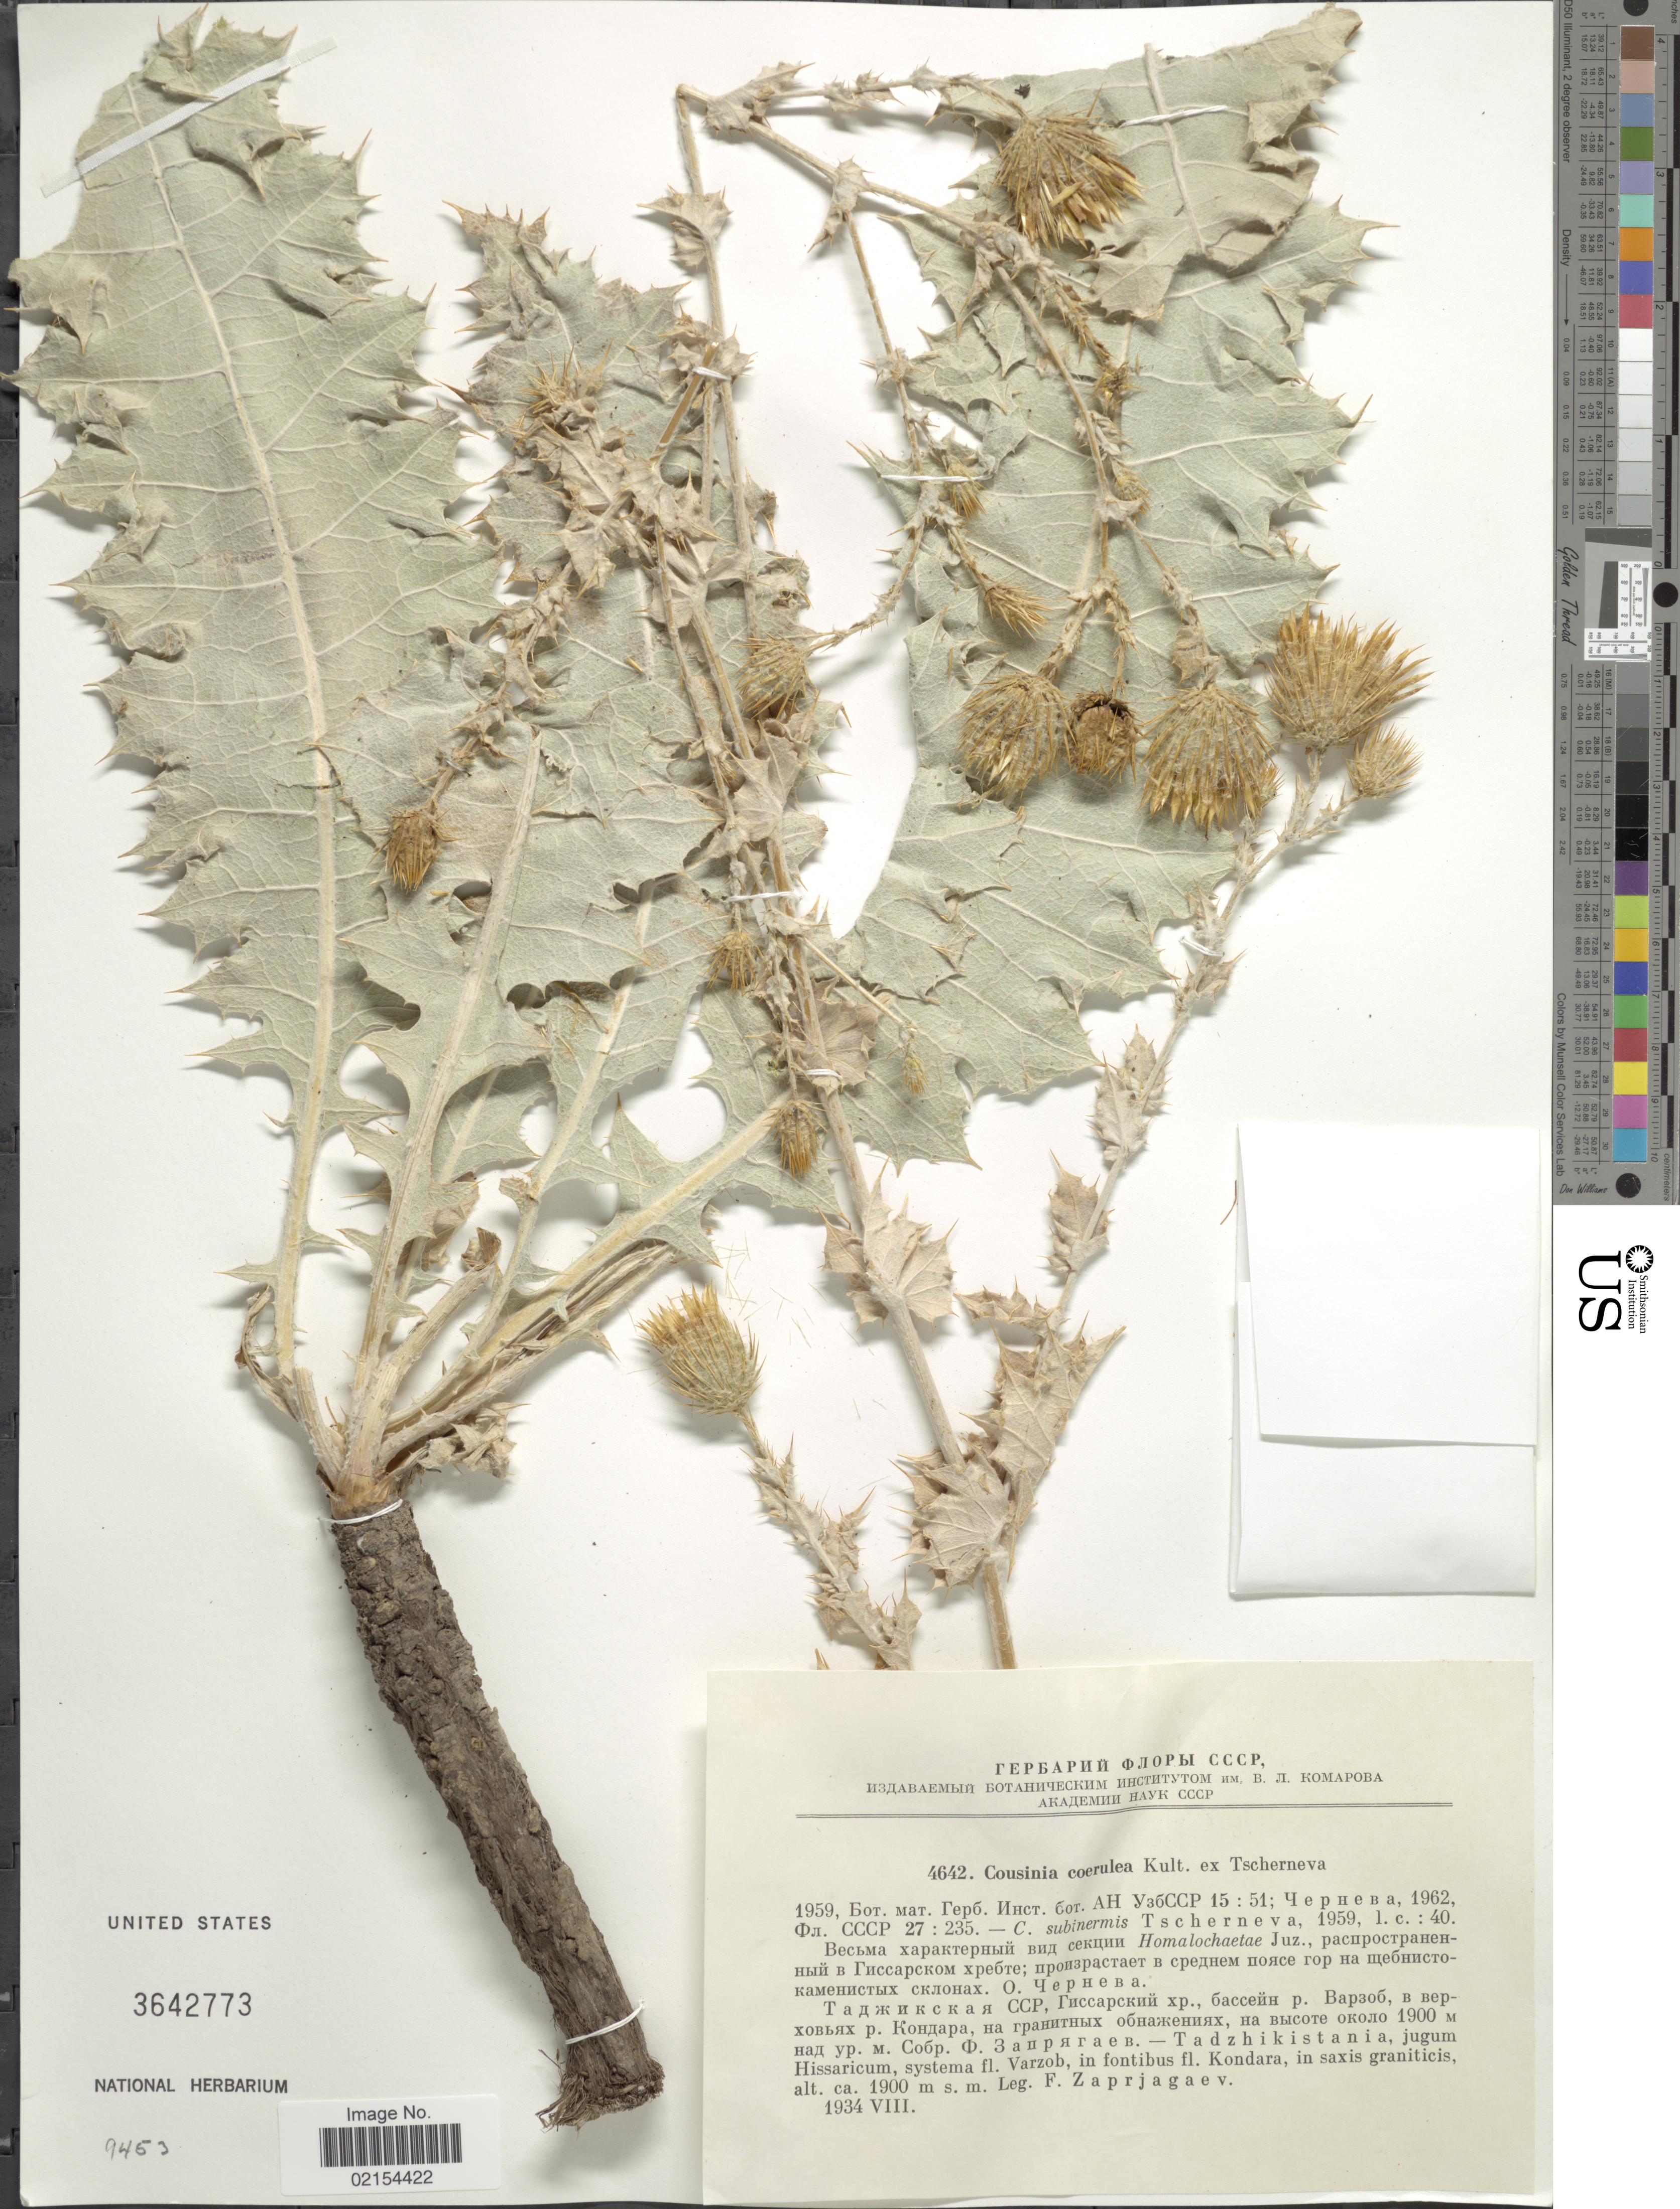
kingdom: Plantae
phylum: Tracheophyta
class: Magnoliopsida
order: Asterales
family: Asteraceae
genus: Cousinia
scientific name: Cousinia coerulea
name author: Kult. ex Tscherneva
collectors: F. Zaprjagaev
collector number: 4642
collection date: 1934-08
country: Tajikistan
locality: Tadshikistania, jugum Hissaricum, systema fl. Varzob, on fontibus fl. Kondara, in saxis granitics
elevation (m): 1900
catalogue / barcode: US 3642773